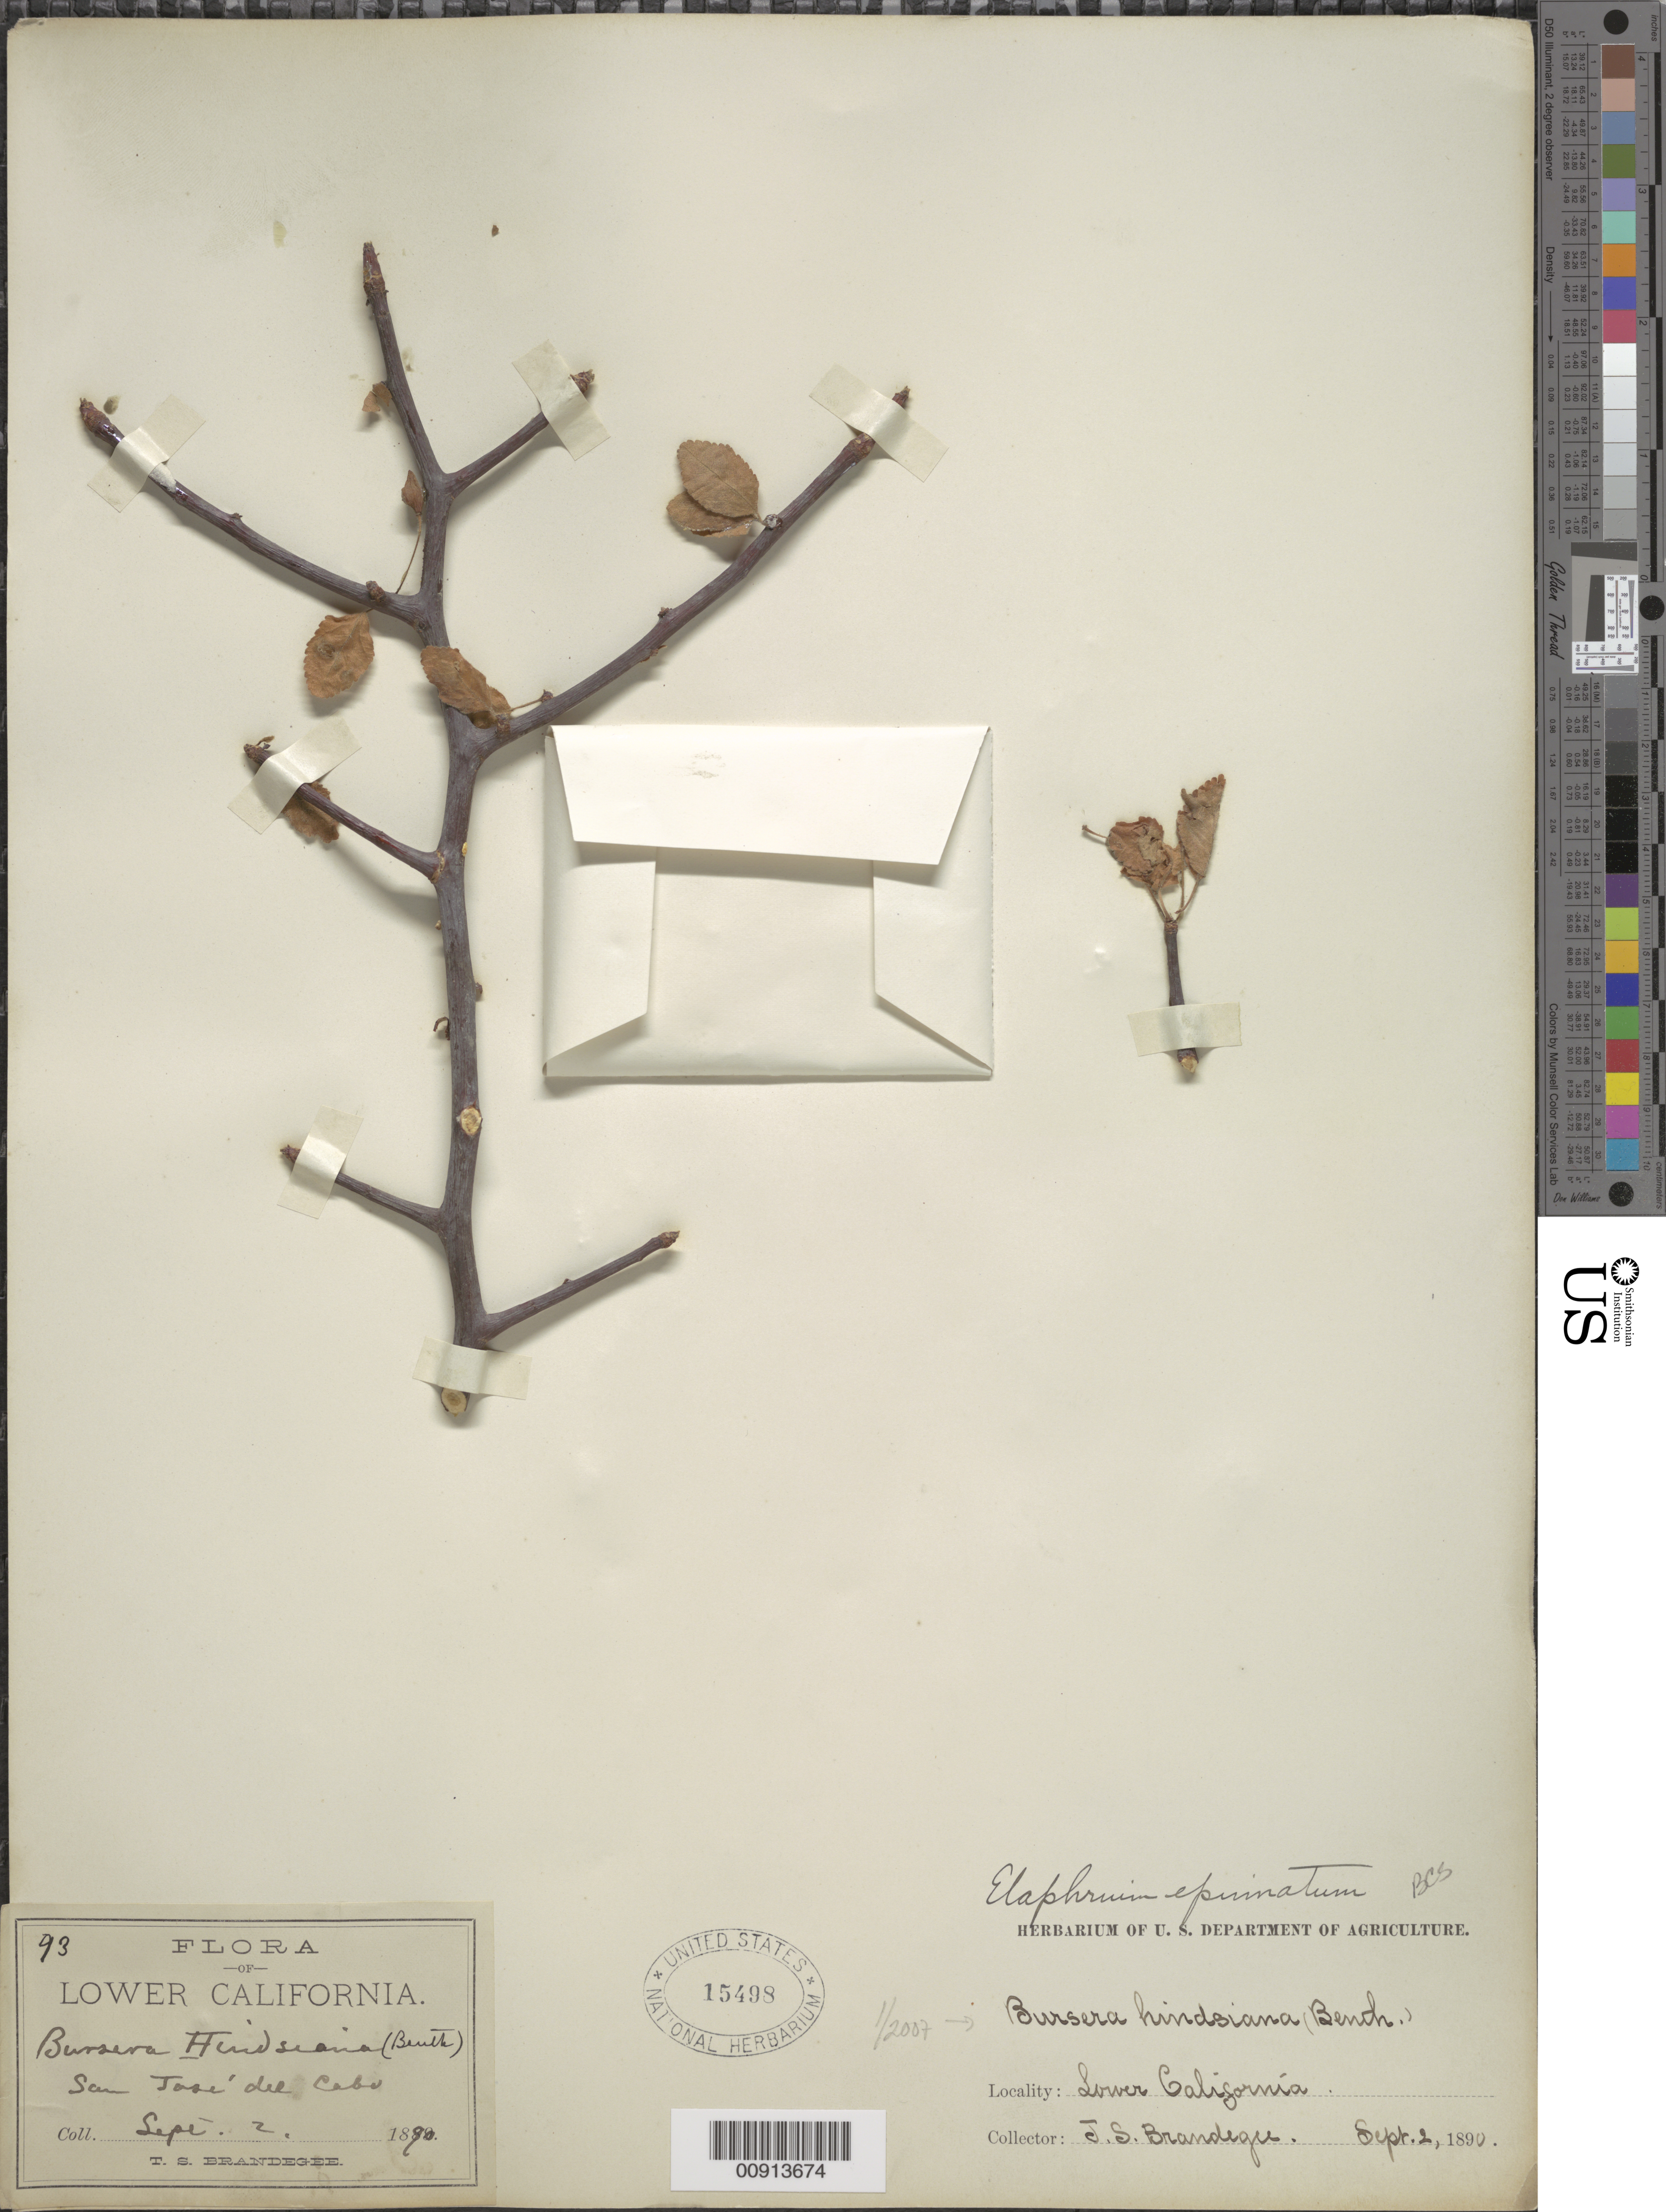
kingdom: Plantae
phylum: Tracheophyta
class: Magnoliopsida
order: Sapindales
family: Burseraceae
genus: Bursera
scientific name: Bursera hindsiana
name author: (Benth.) Engl.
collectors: T. S. Brandegee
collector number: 93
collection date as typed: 02 Sep 1890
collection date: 1890-09-02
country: Mexico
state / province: Baja California Sur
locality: San José del Cabo, Lower California.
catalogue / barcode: US 15498